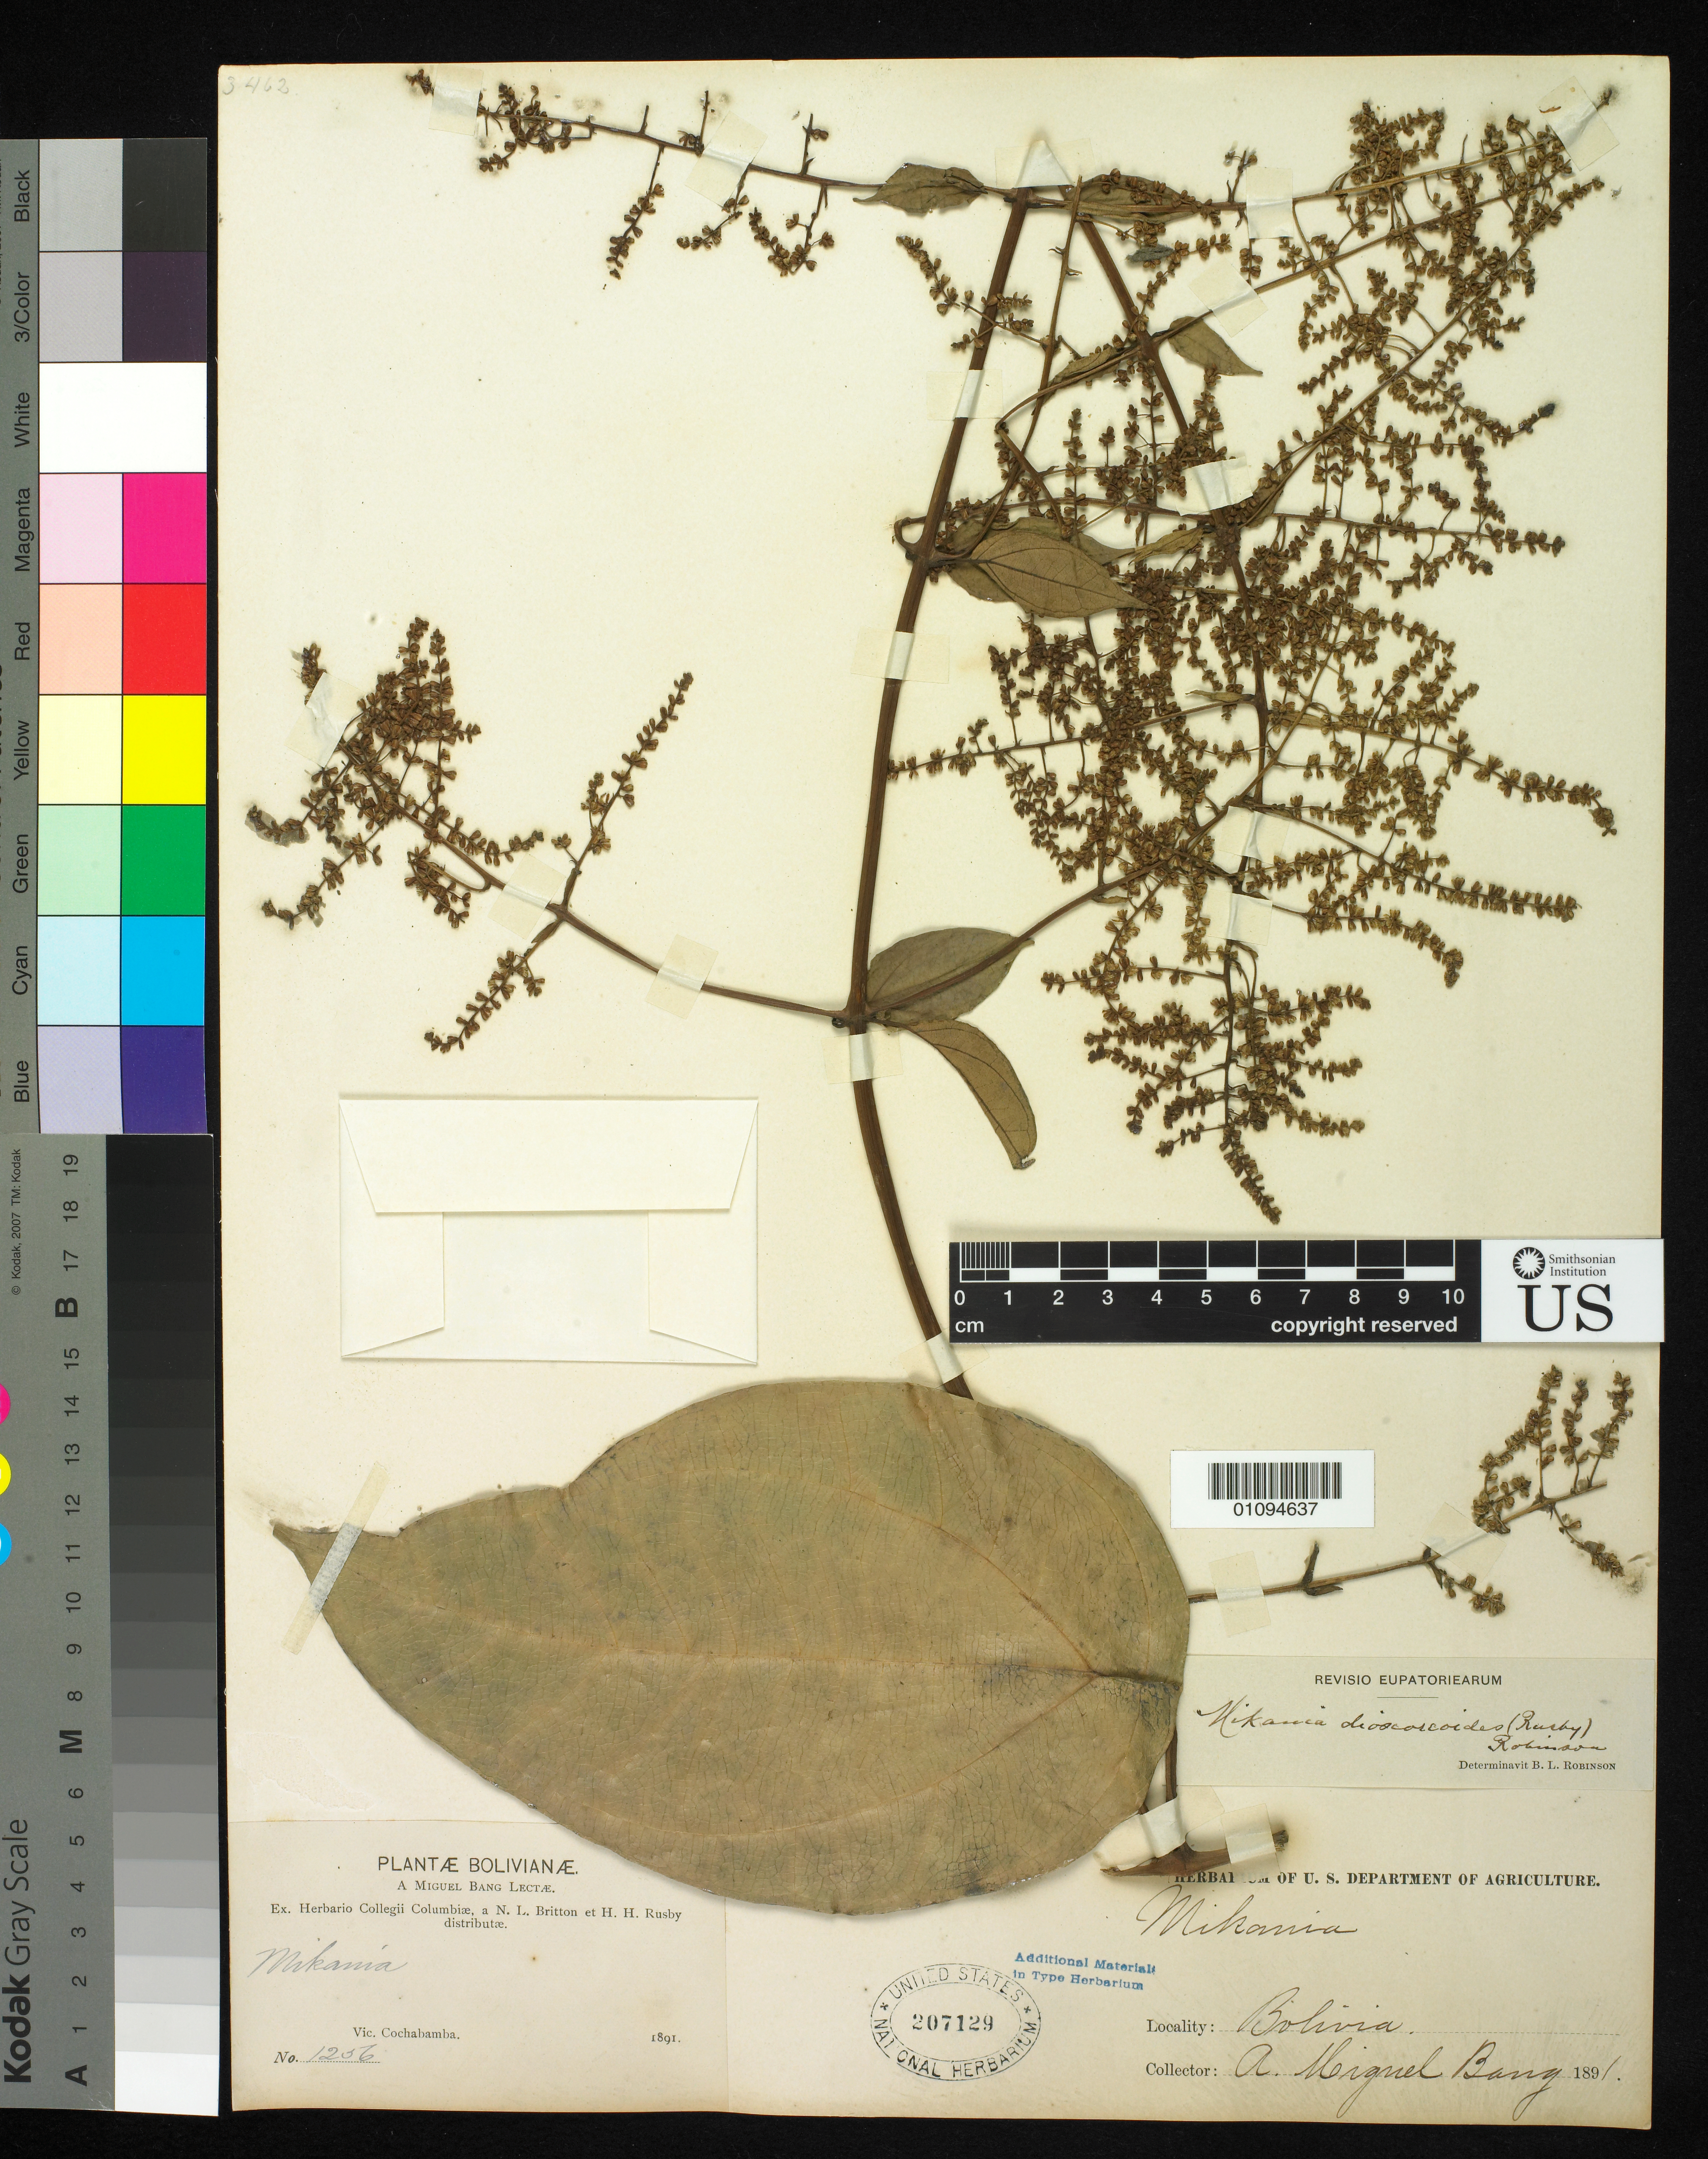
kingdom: Plantae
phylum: Tracheophyta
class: Magnoliopsida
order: Asterales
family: Asteraceae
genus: Willoughbya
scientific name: Willoughbya dioscoreoides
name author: Rusby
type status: Isotype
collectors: M. Bang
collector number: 1256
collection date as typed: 1891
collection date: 1891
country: Bolivia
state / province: Cochabamba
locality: Vicinity of Cochabamba.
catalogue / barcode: US 207129